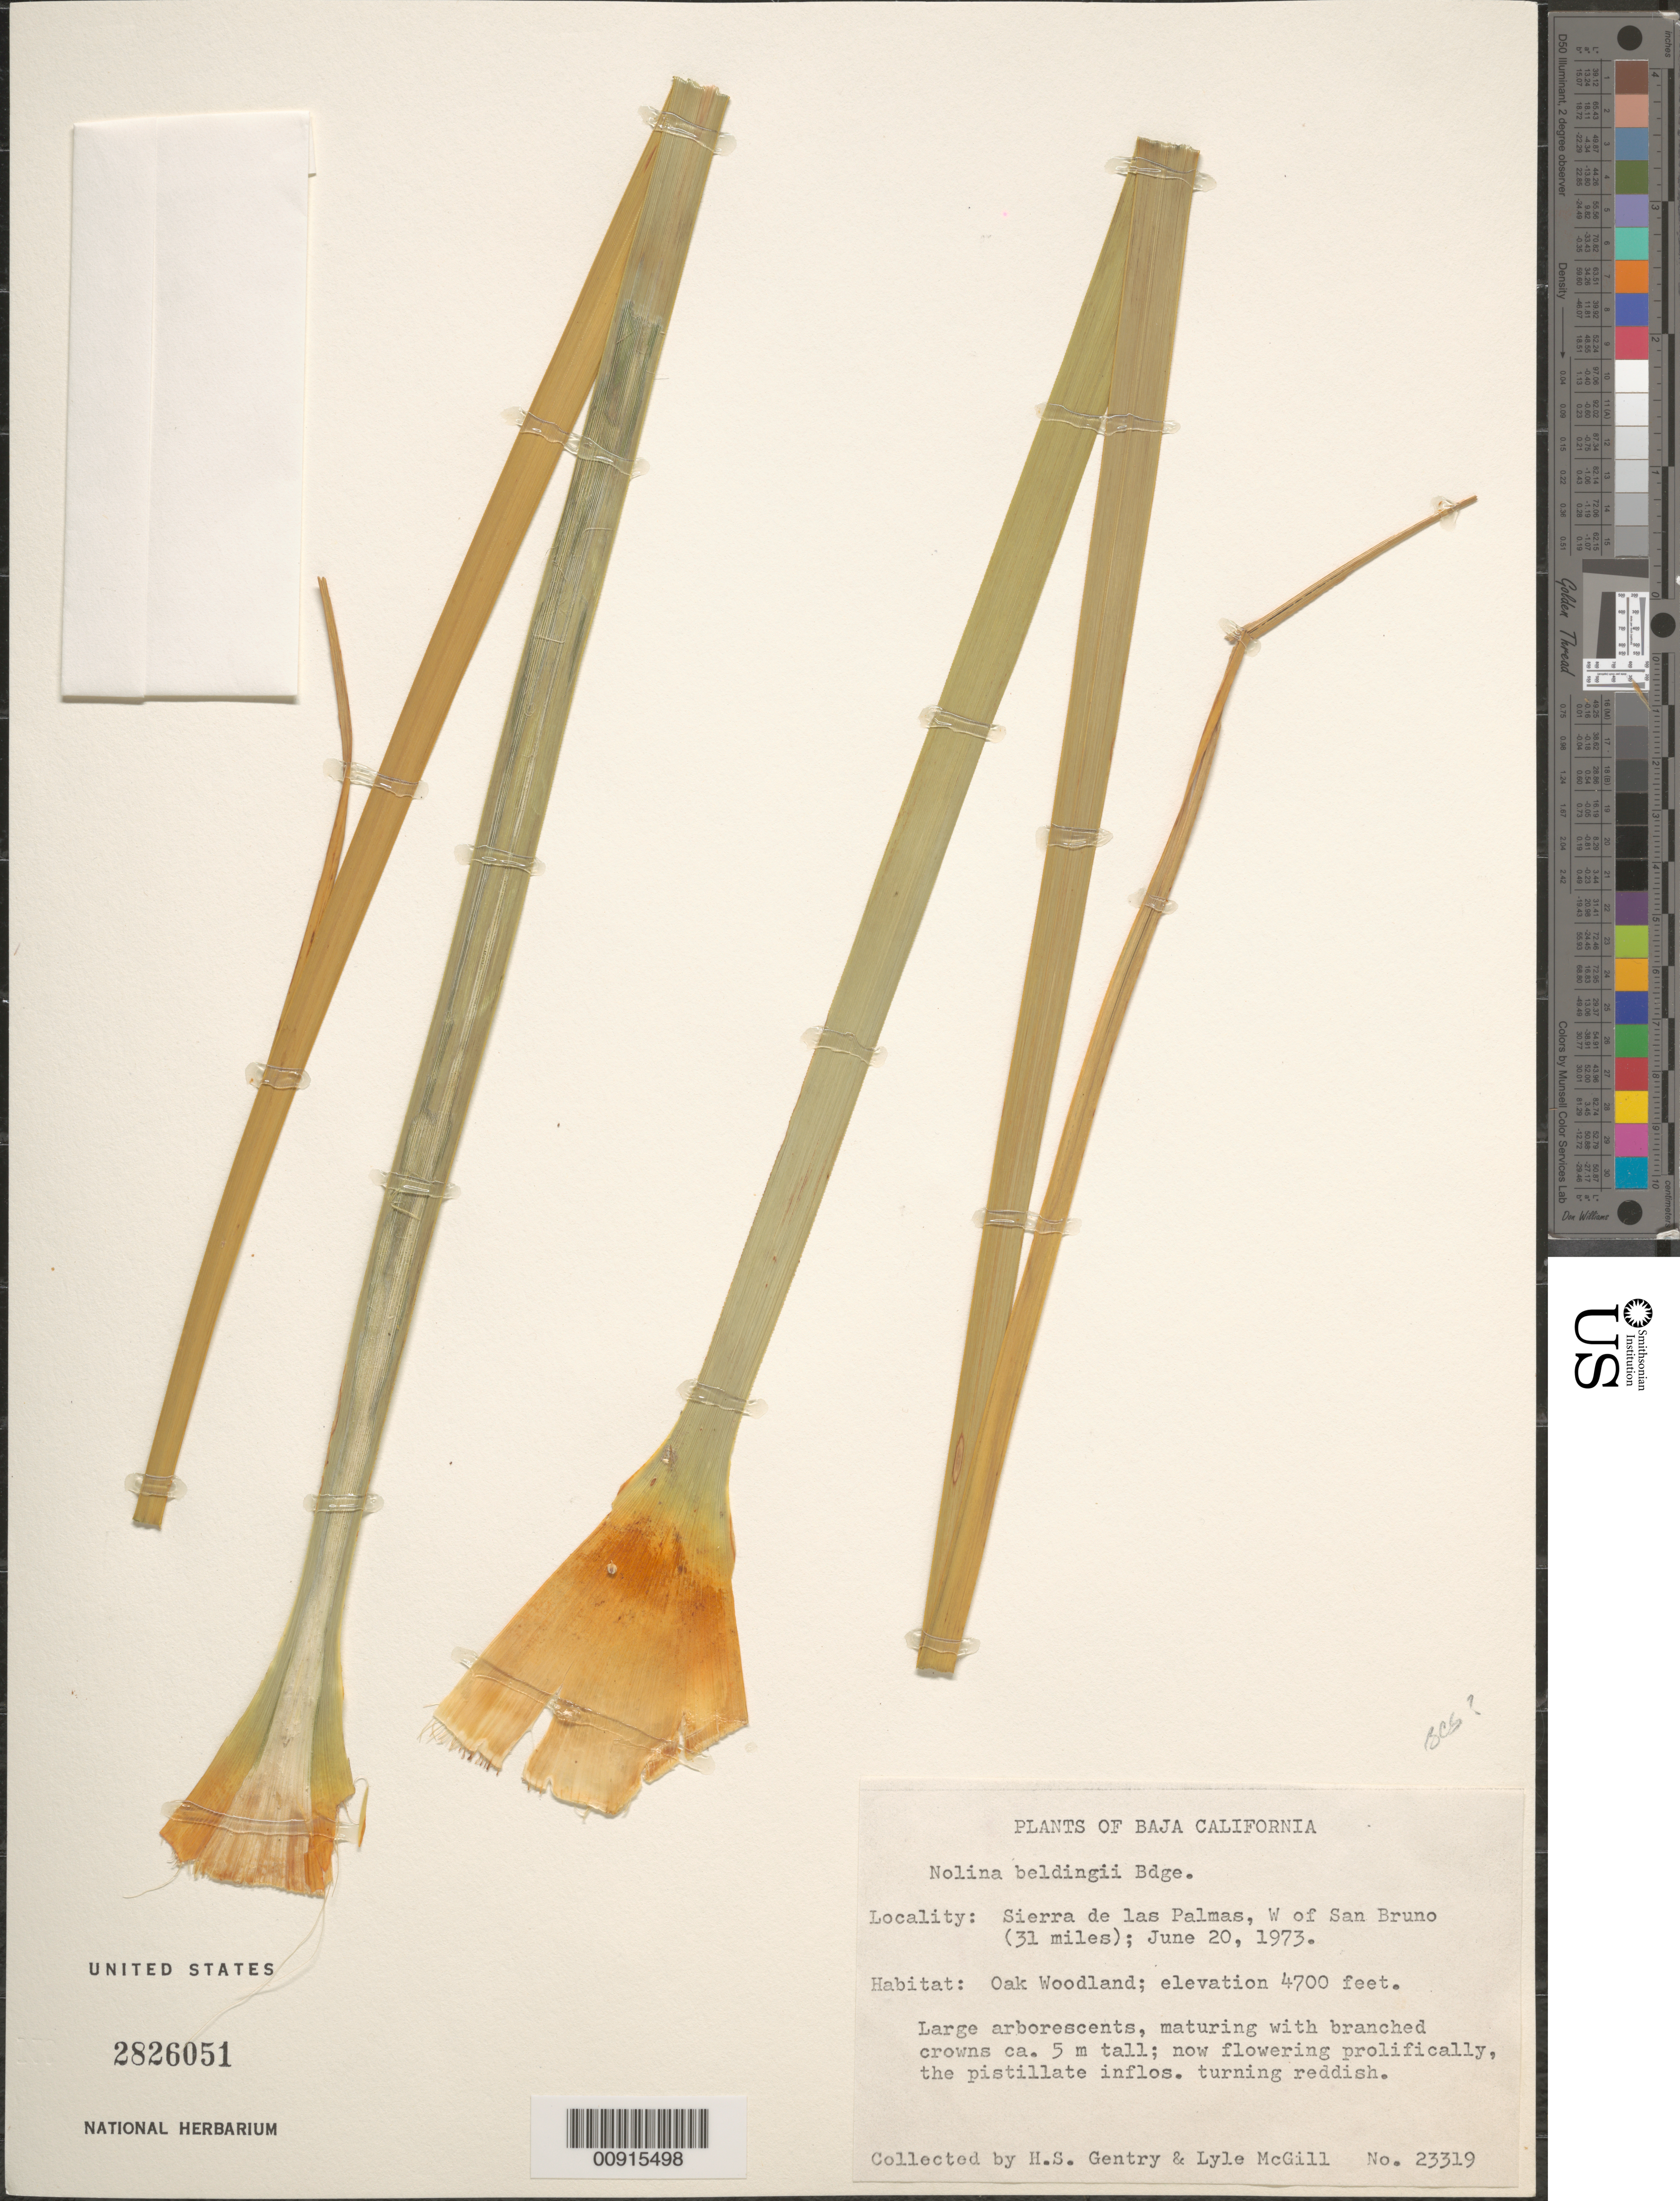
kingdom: Plantae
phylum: Tracheophyta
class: Liliopsida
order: Asparagales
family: Asparagaceae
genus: Nolina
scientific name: Nolina beldingii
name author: Brandegee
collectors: H. S. Gentry & L. McGill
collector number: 23319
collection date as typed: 20 Jun 1973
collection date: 1973-06-20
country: Mexico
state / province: Baja California Sur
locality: Sierra de las Palmas, W of San Bruno (31 miles).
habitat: Oak woodland.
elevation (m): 1433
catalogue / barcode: US 2826051